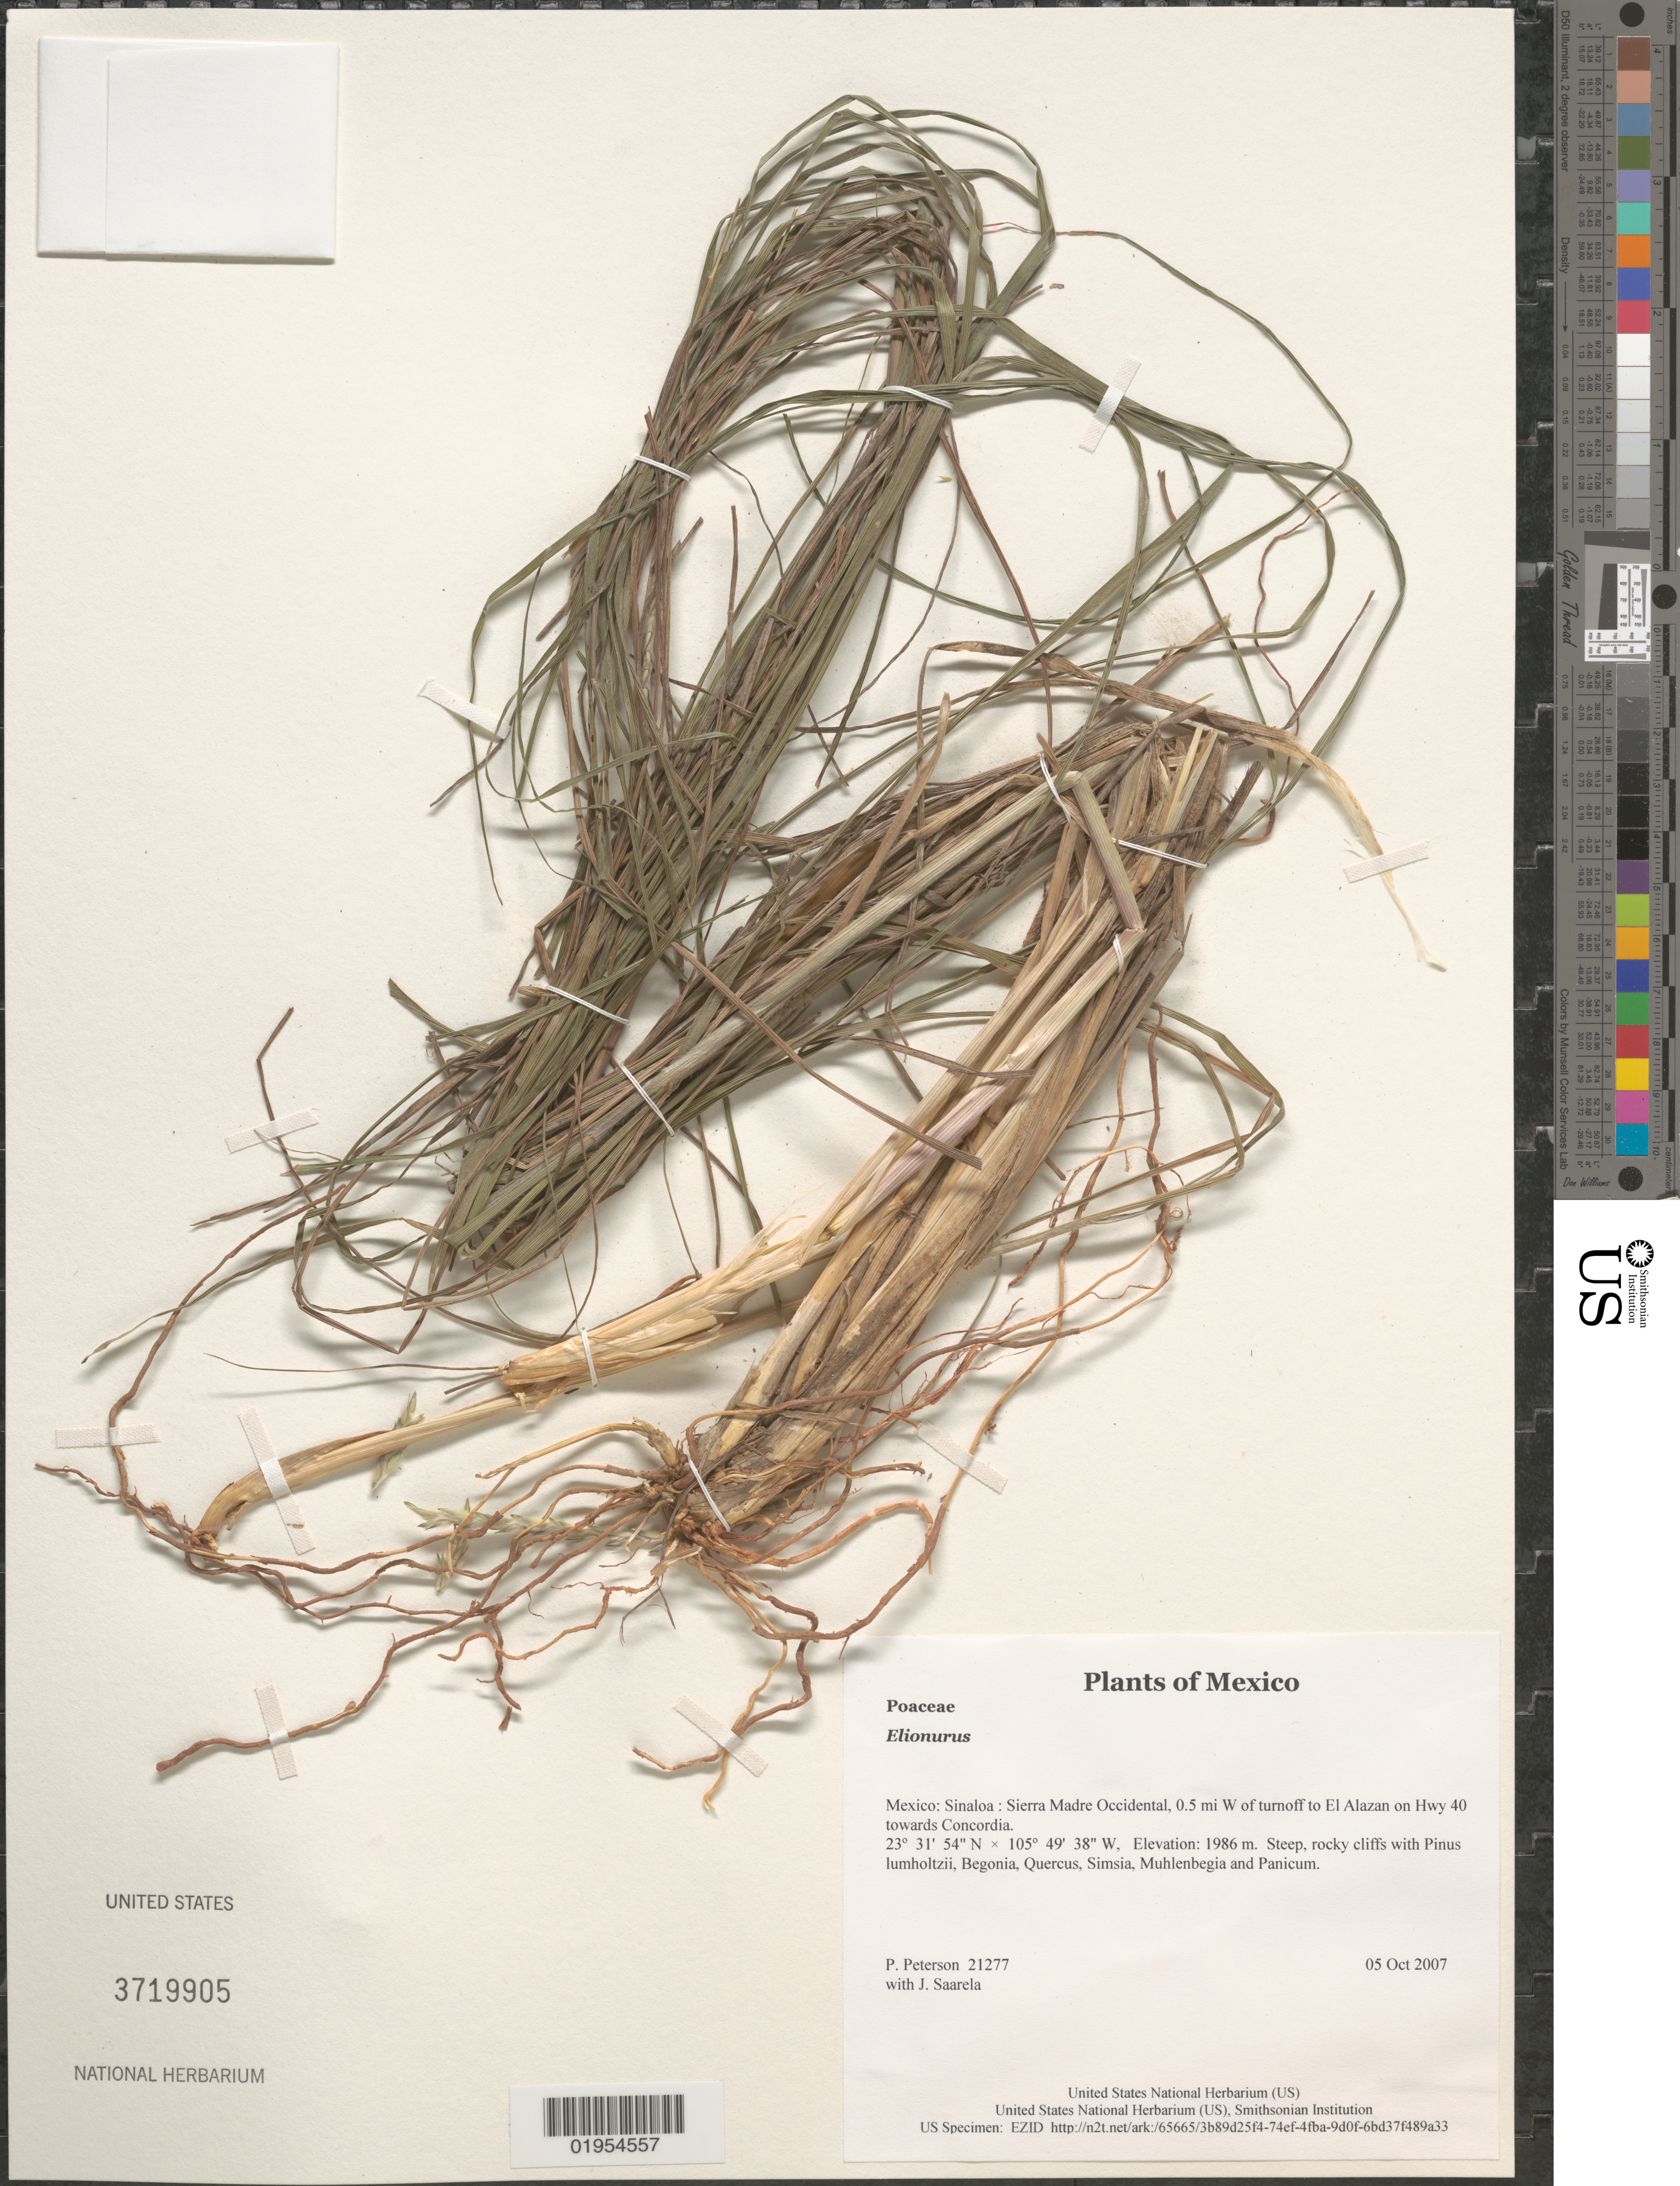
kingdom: Plantae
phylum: Tracheophyta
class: Liliopsida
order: Poales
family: Poaceae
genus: Elionurus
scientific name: Elionurus sp.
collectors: P. M. Peterson & J. Saarela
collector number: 21277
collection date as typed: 05 Oct 2007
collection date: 2007-10-05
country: Mexico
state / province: Sinaloa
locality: Sierra Madre Occidental, 0.5 mi W of turnoff to El Alazan on Hwy 40 towards Concordia.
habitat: Steep, rocky cliffs with Pinus lumholtzii, Begonia, Quercus, Simsia, Muhlenbegia and Panicum.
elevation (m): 1986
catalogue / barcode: US 3719905